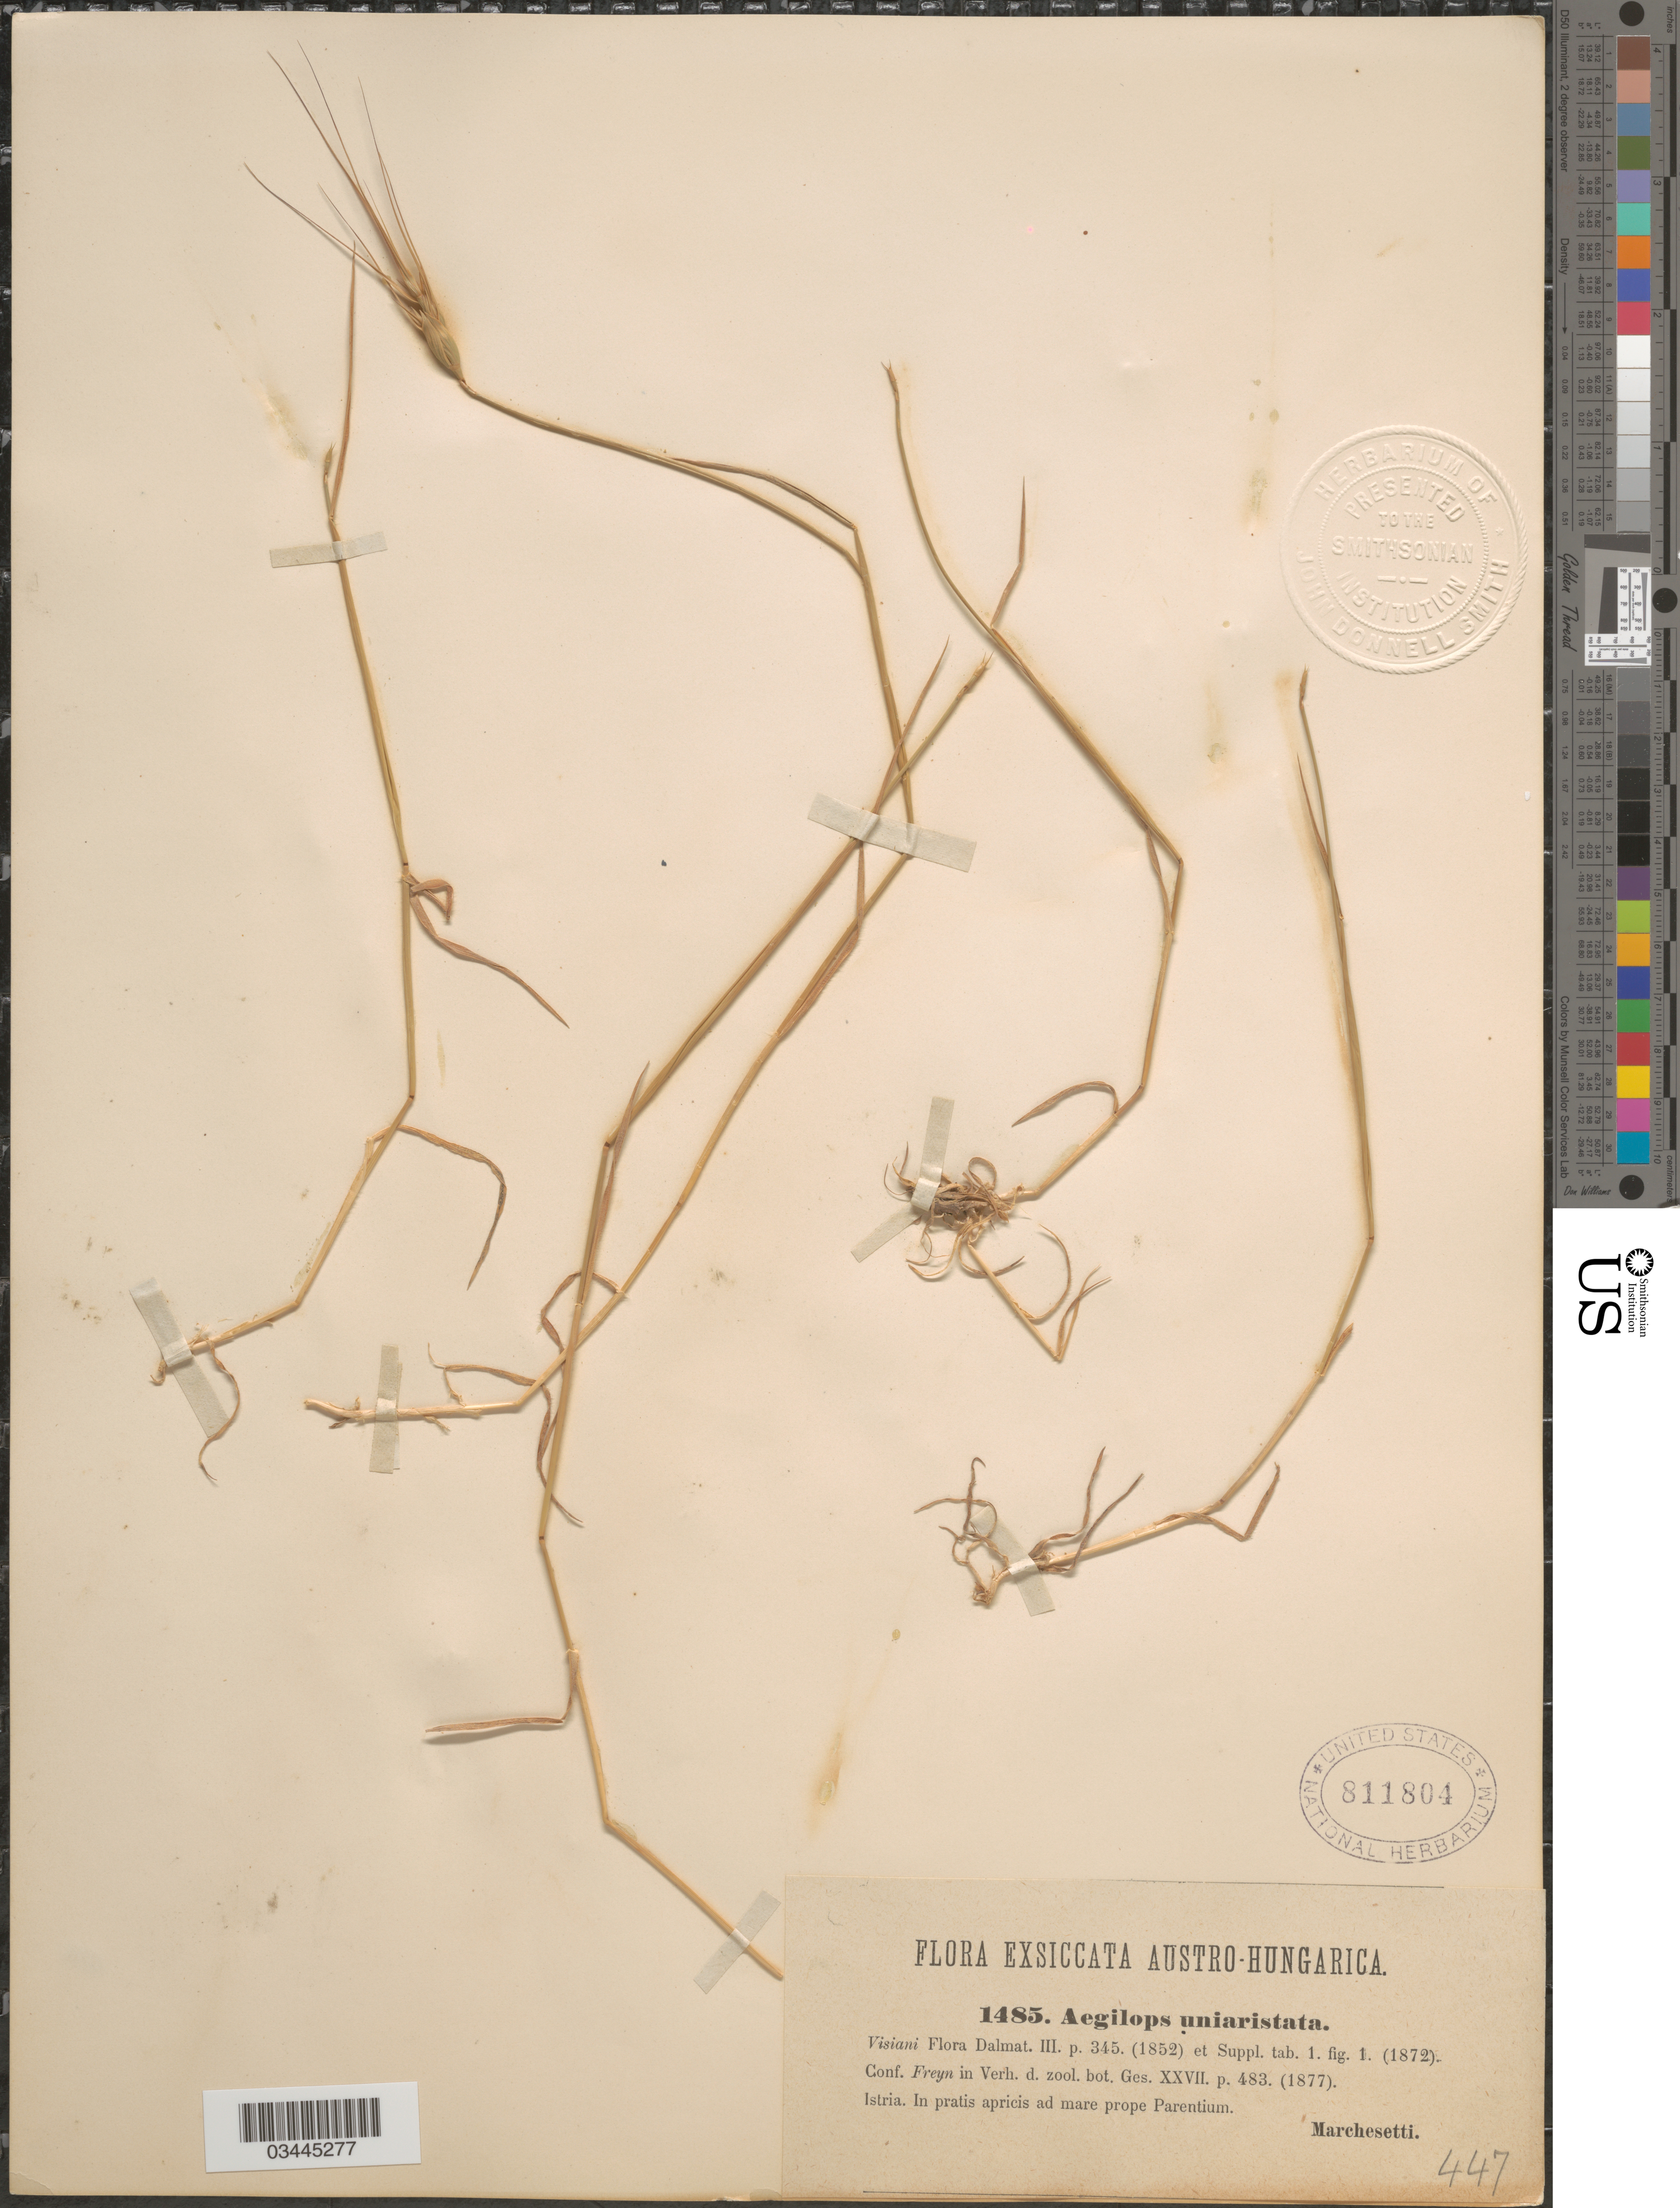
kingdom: Plantae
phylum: Tracheophyta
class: Liliopsida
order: Poales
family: Poaceae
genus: Aegilops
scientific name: Aegilops uniaristata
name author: Vis.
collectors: -. Marchesetti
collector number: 1485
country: Croatia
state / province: Istria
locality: In pratis apricis ad mare prope Parentium.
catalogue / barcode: US 811804